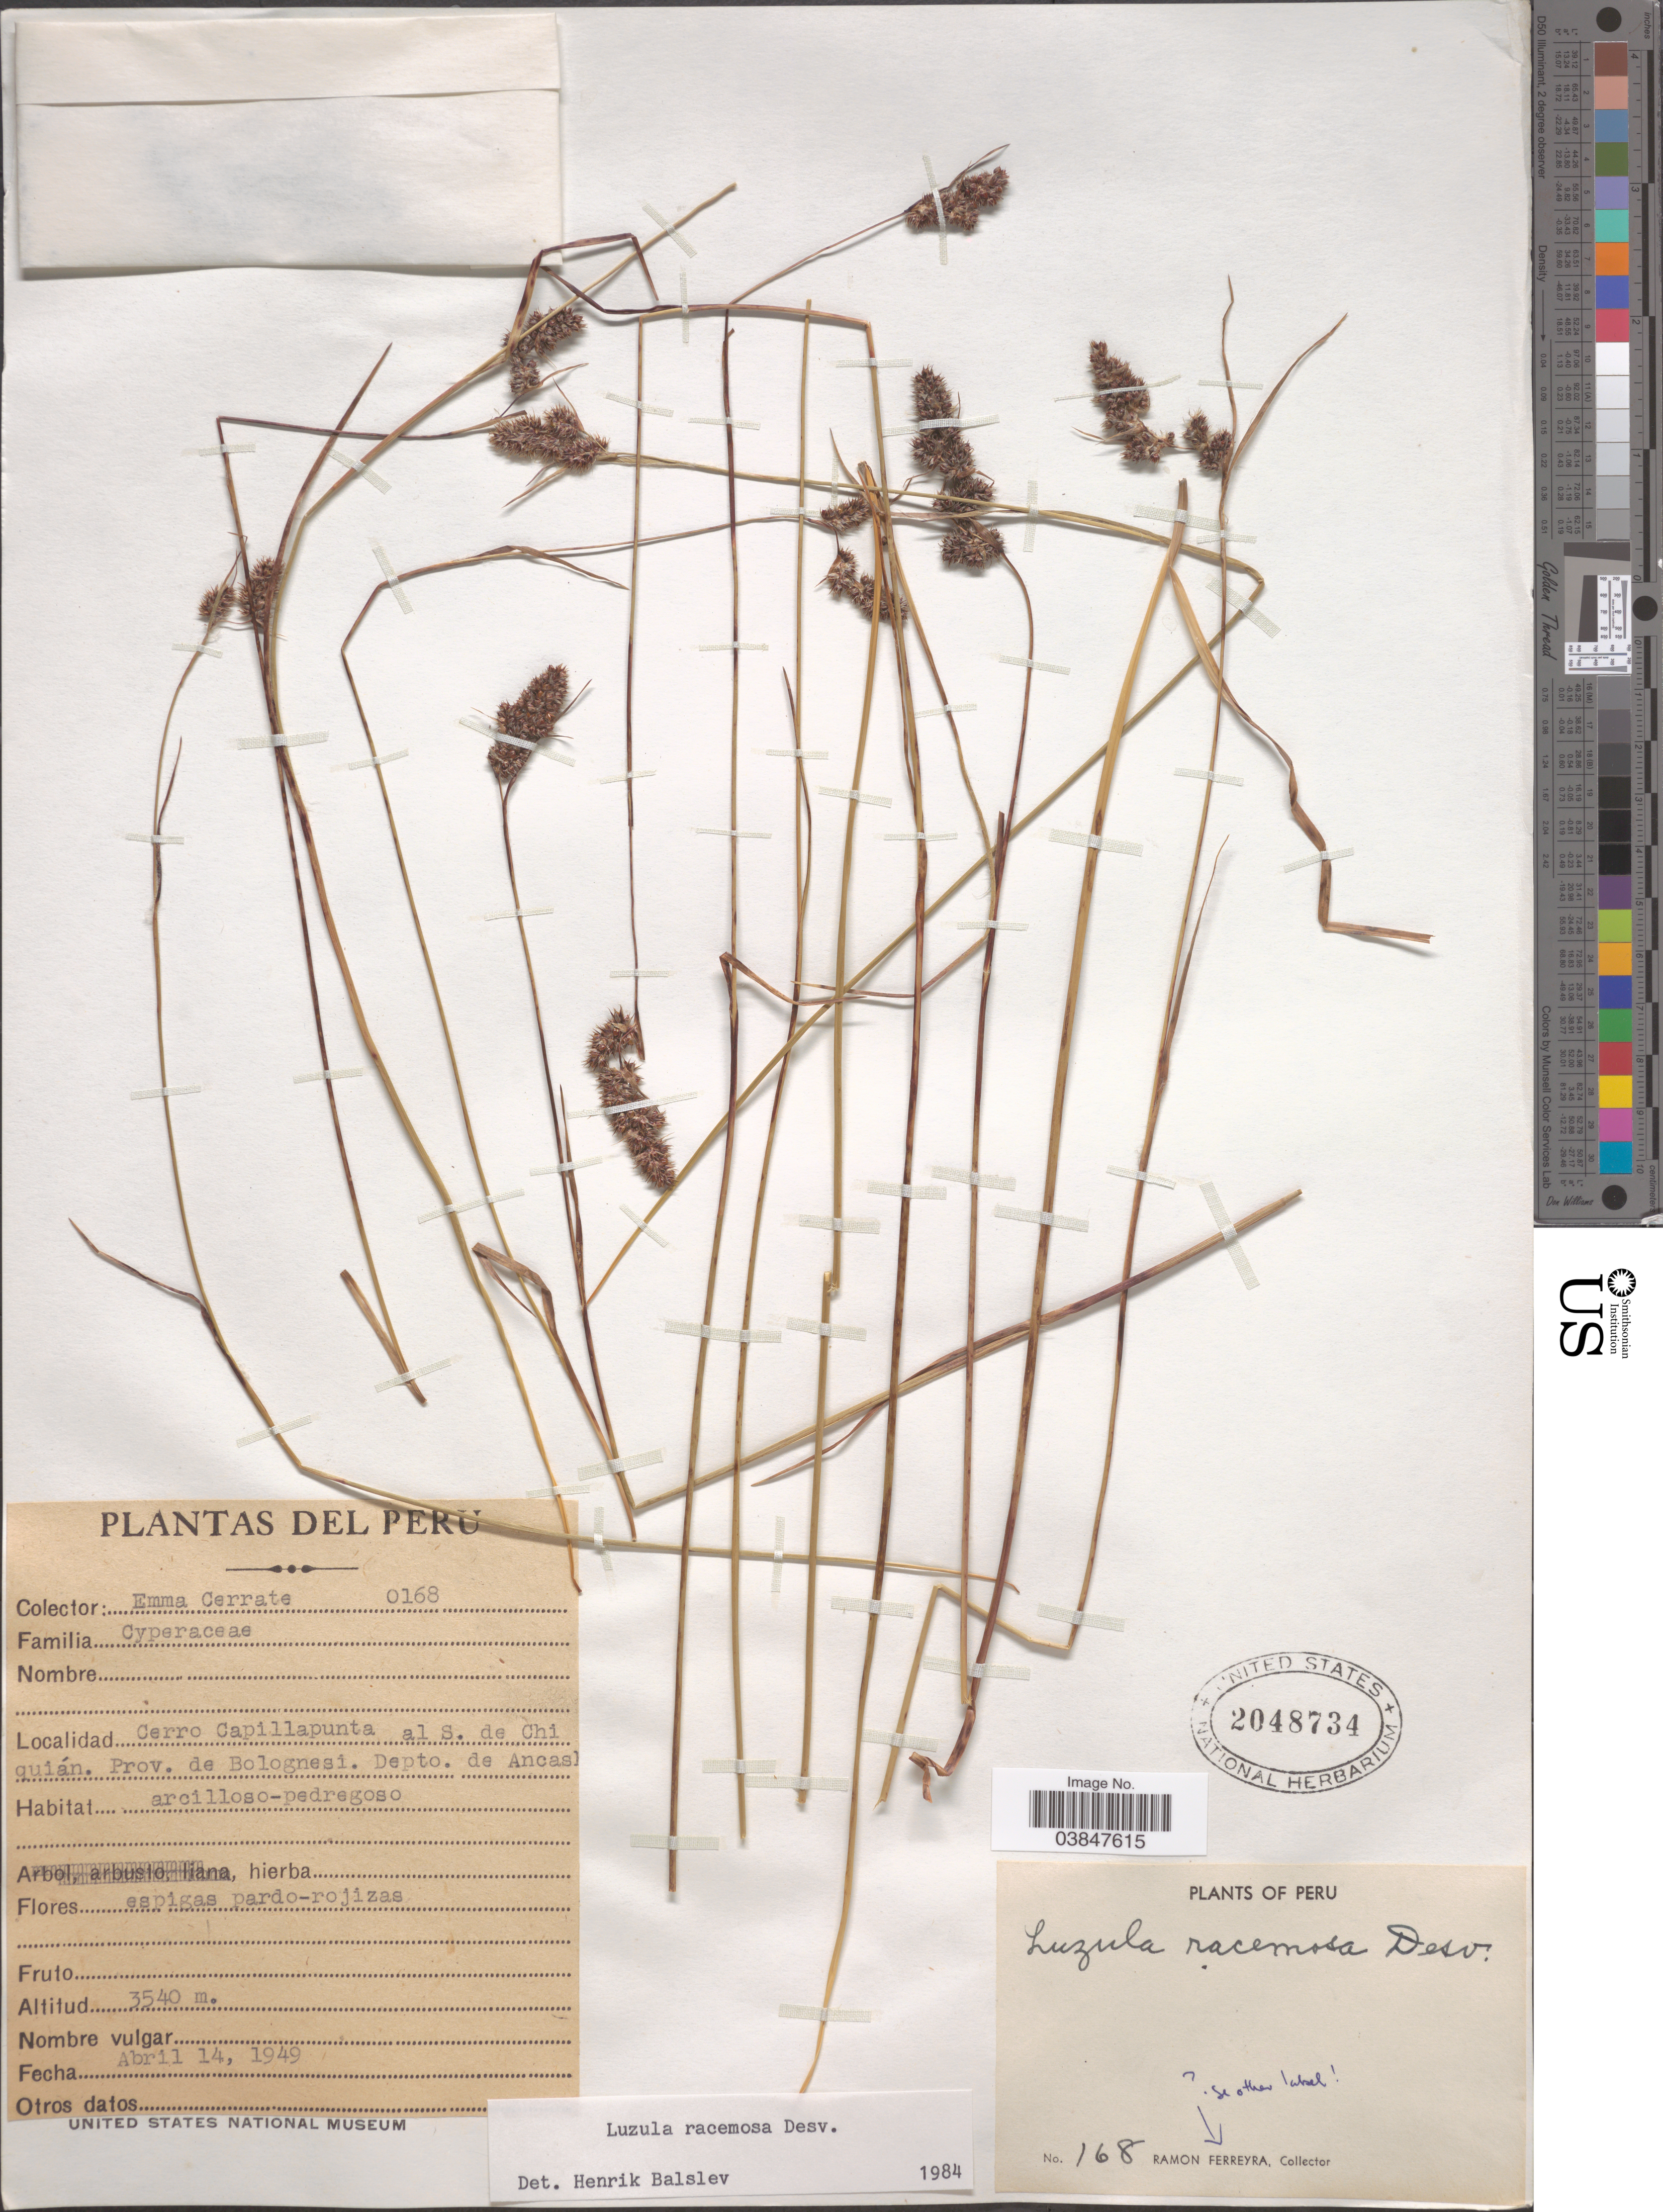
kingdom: Plantae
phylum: Tracheophyta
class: Liliopsida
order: Poales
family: Juncaceae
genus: Luzula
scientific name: Luzula racemosa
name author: Desv.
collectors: E. Cerrate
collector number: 0168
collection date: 1949-04-14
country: Peru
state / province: Ancash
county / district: Bolognesi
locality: Cerro Capillapunta al S. de Chiquián. Prov. de Bolognesi. Depto de. Ancash.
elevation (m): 3540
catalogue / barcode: US 2048734